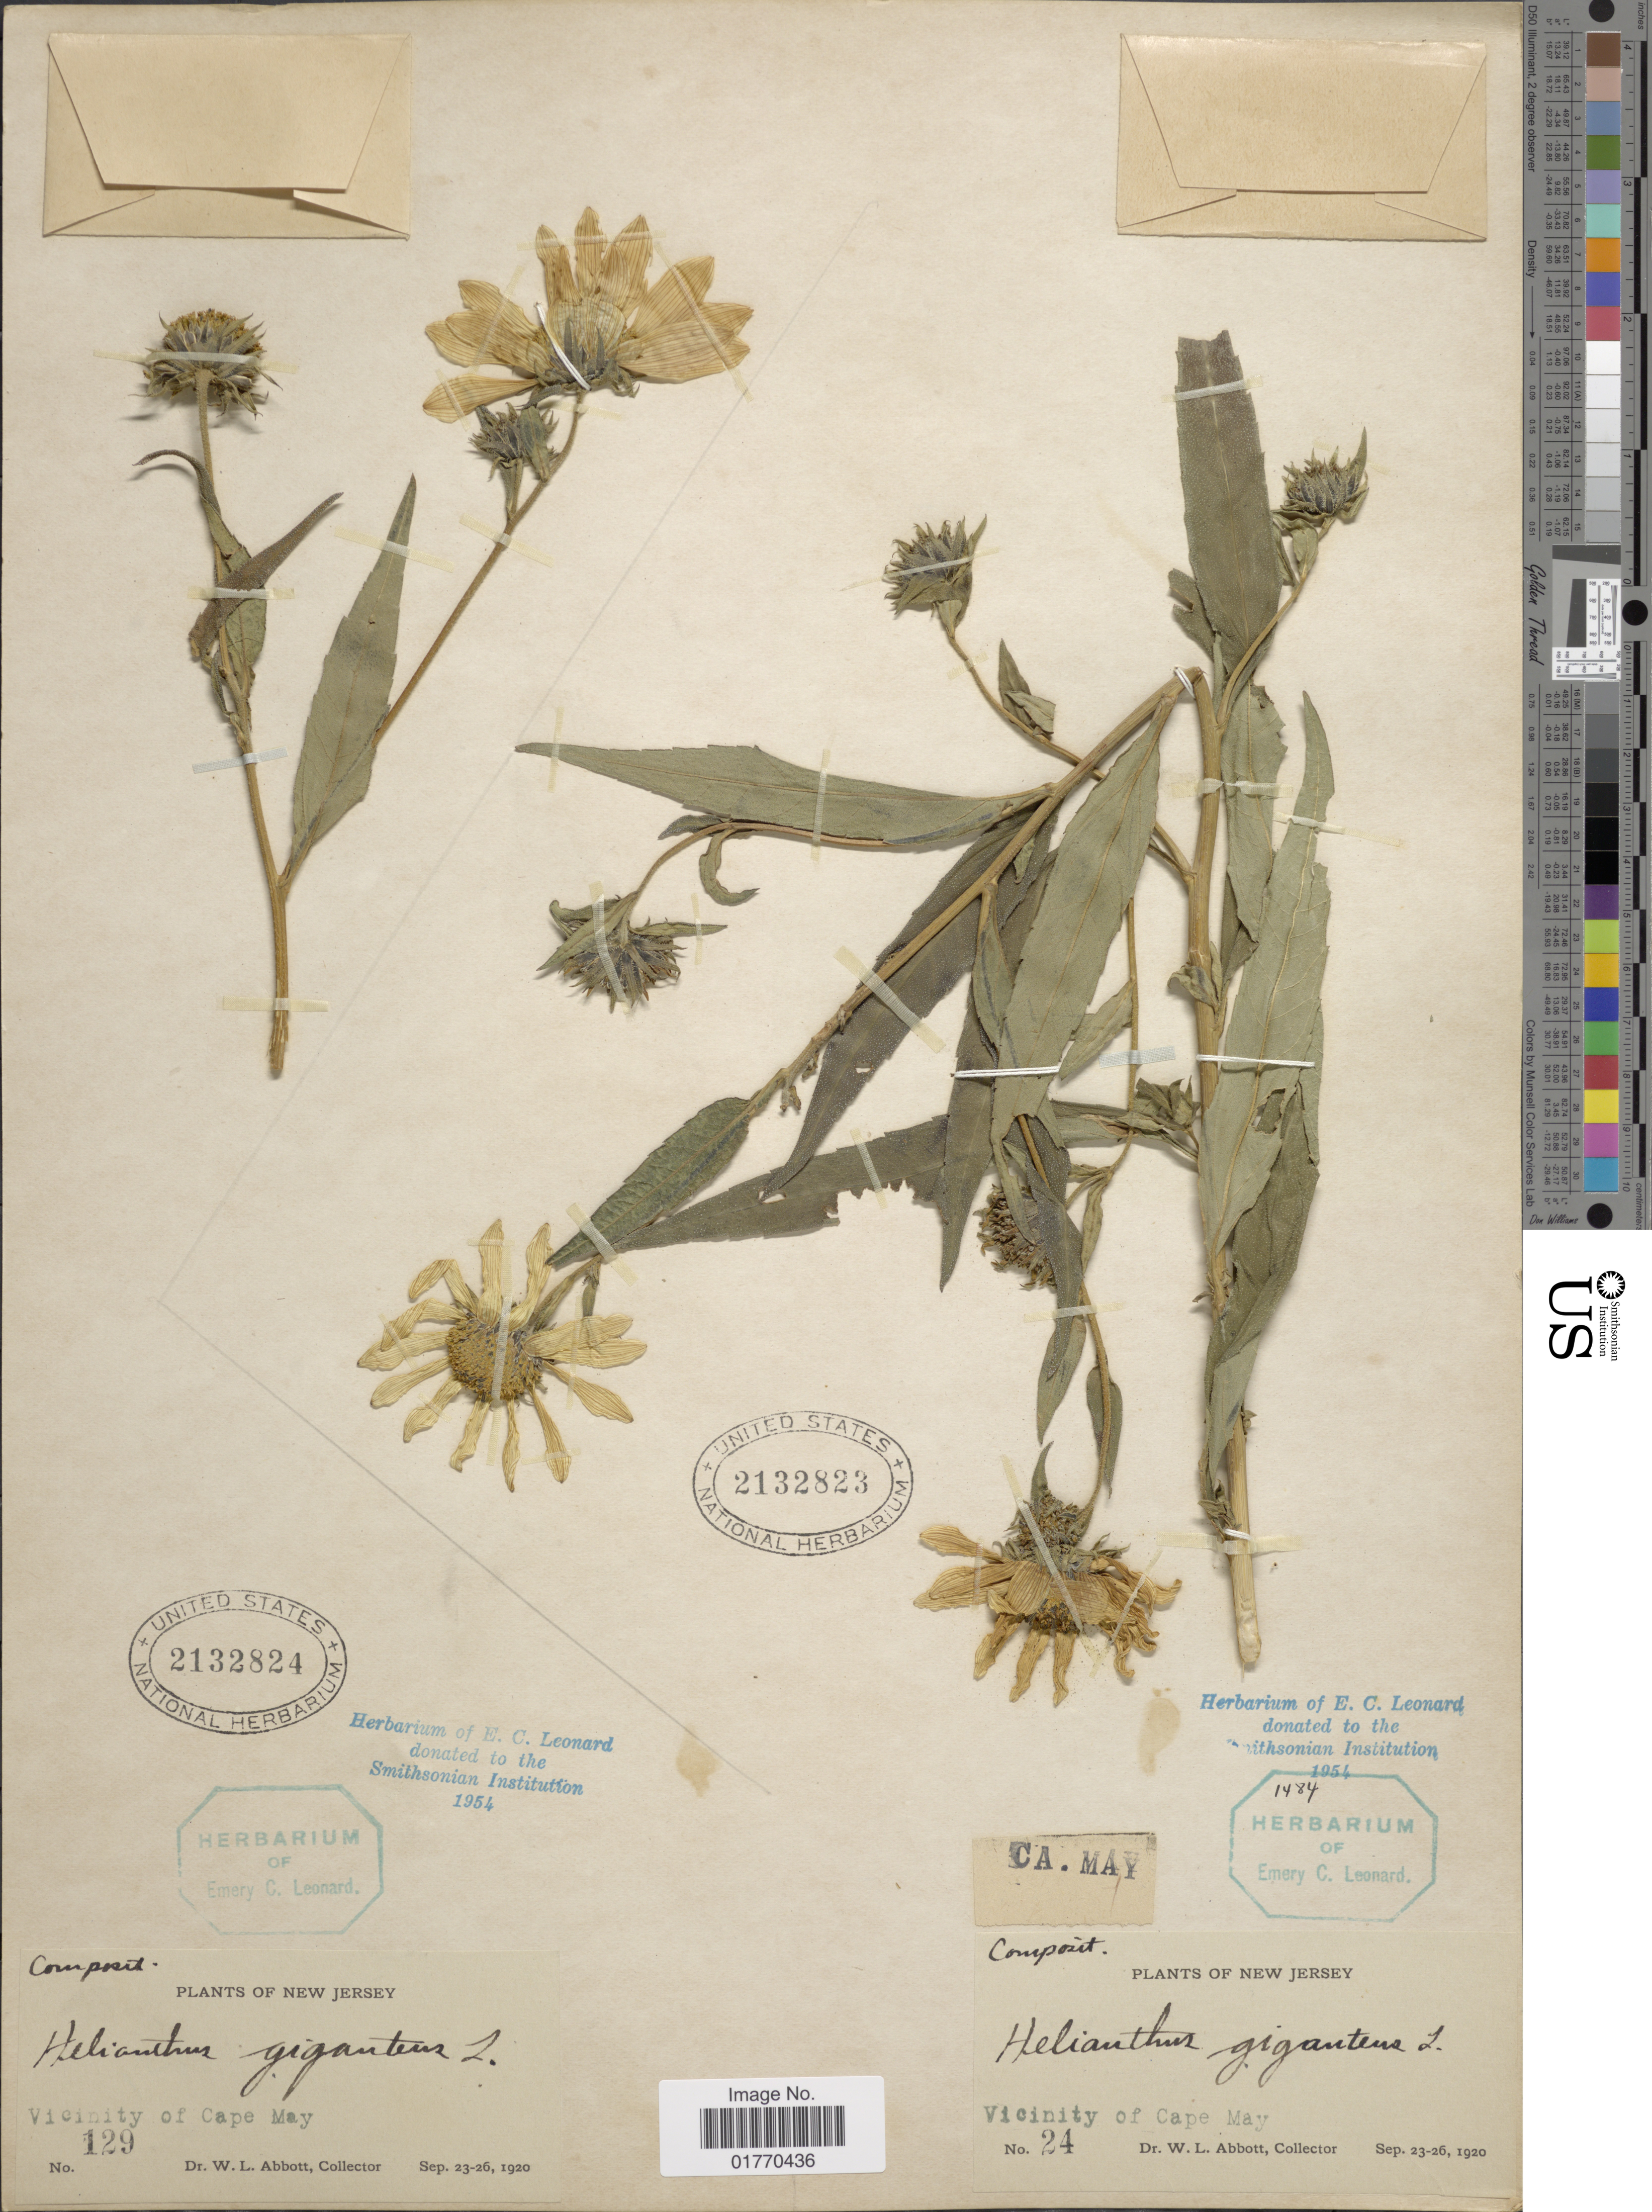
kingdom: Plantae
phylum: Tracheophyta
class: Magnoliopsida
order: Asterales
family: Asteraceae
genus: Helianthus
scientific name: Helianthus giganteus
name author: L.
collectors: W. L. Abbott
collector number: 24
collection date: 1920-09-23/1920-09-26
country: United States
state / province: New Jersey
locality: Vicinity of Cape May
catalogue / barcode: US 2132823-2